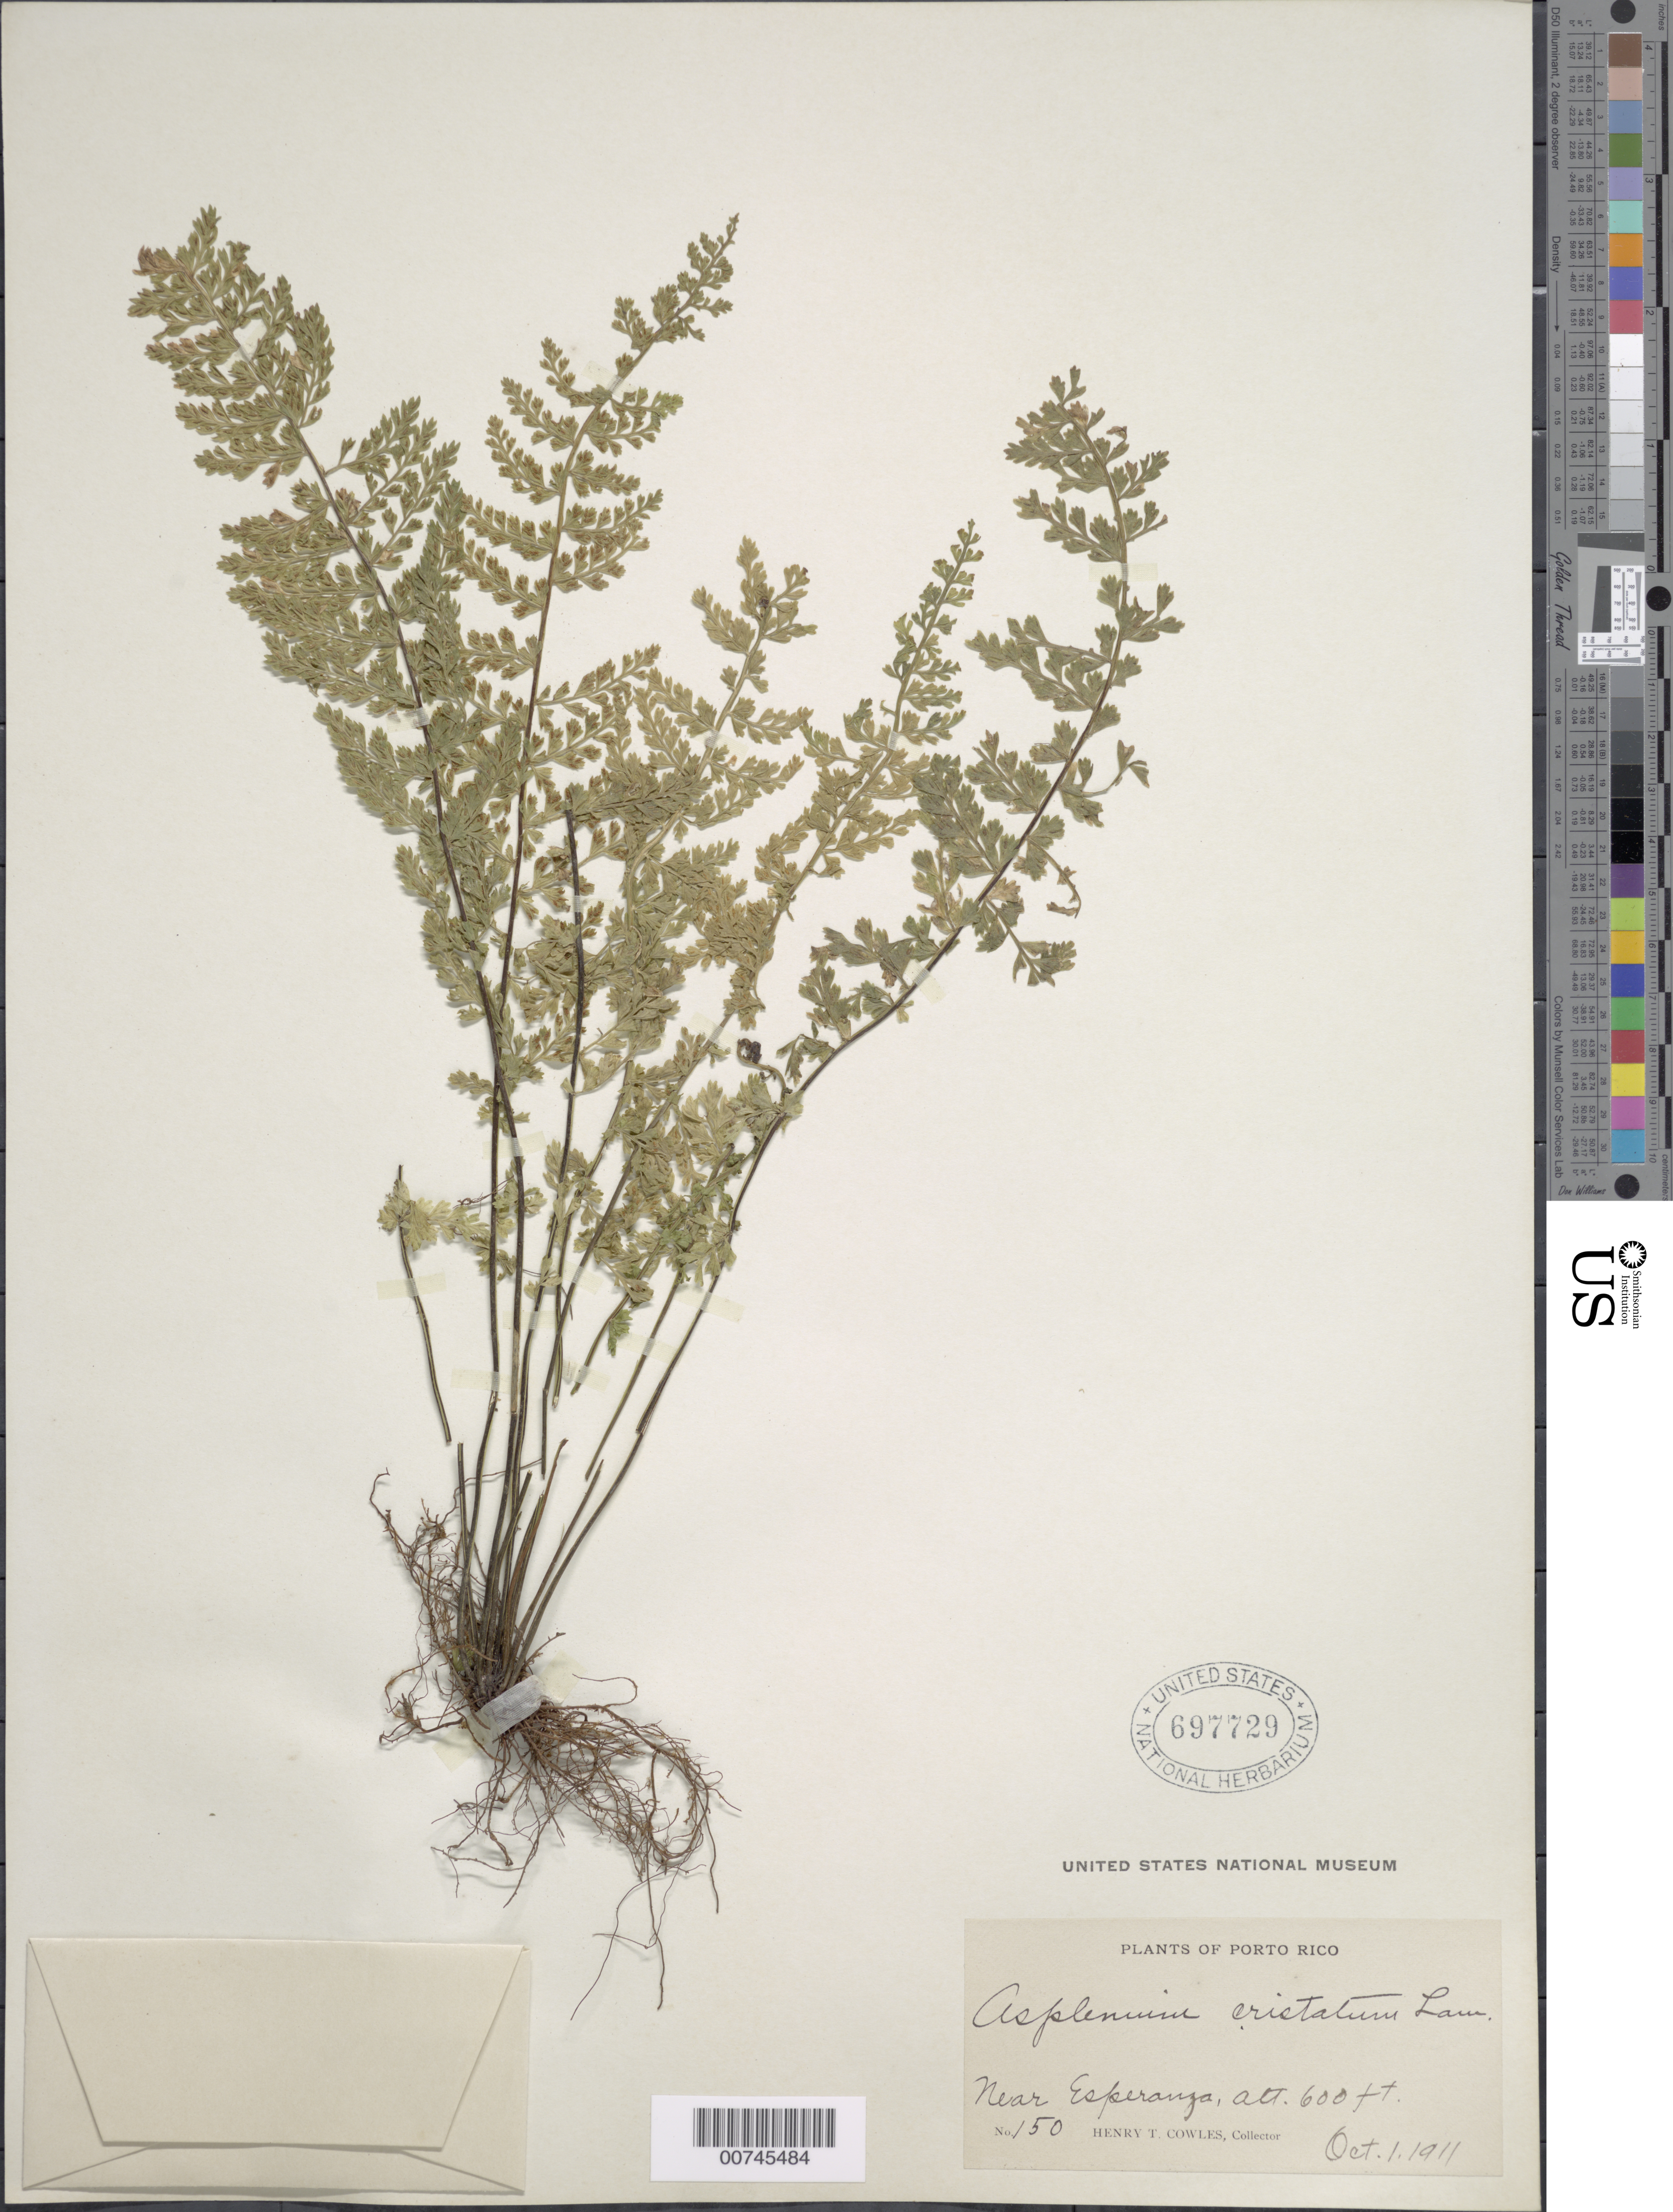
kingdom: Plantae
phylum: Tracheophyta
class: Polypodiopsida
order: Polypodiales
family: Aspleniaceae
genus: Asplenium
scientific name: Asplenium cristatum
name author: Lam.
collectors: H. Cowles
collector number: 150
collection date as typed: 01 Oct 1911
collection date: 1911-10-01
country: Puerto Rico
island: Vieques I.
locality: Near Esperanza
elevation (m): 183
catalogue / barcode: US 697729